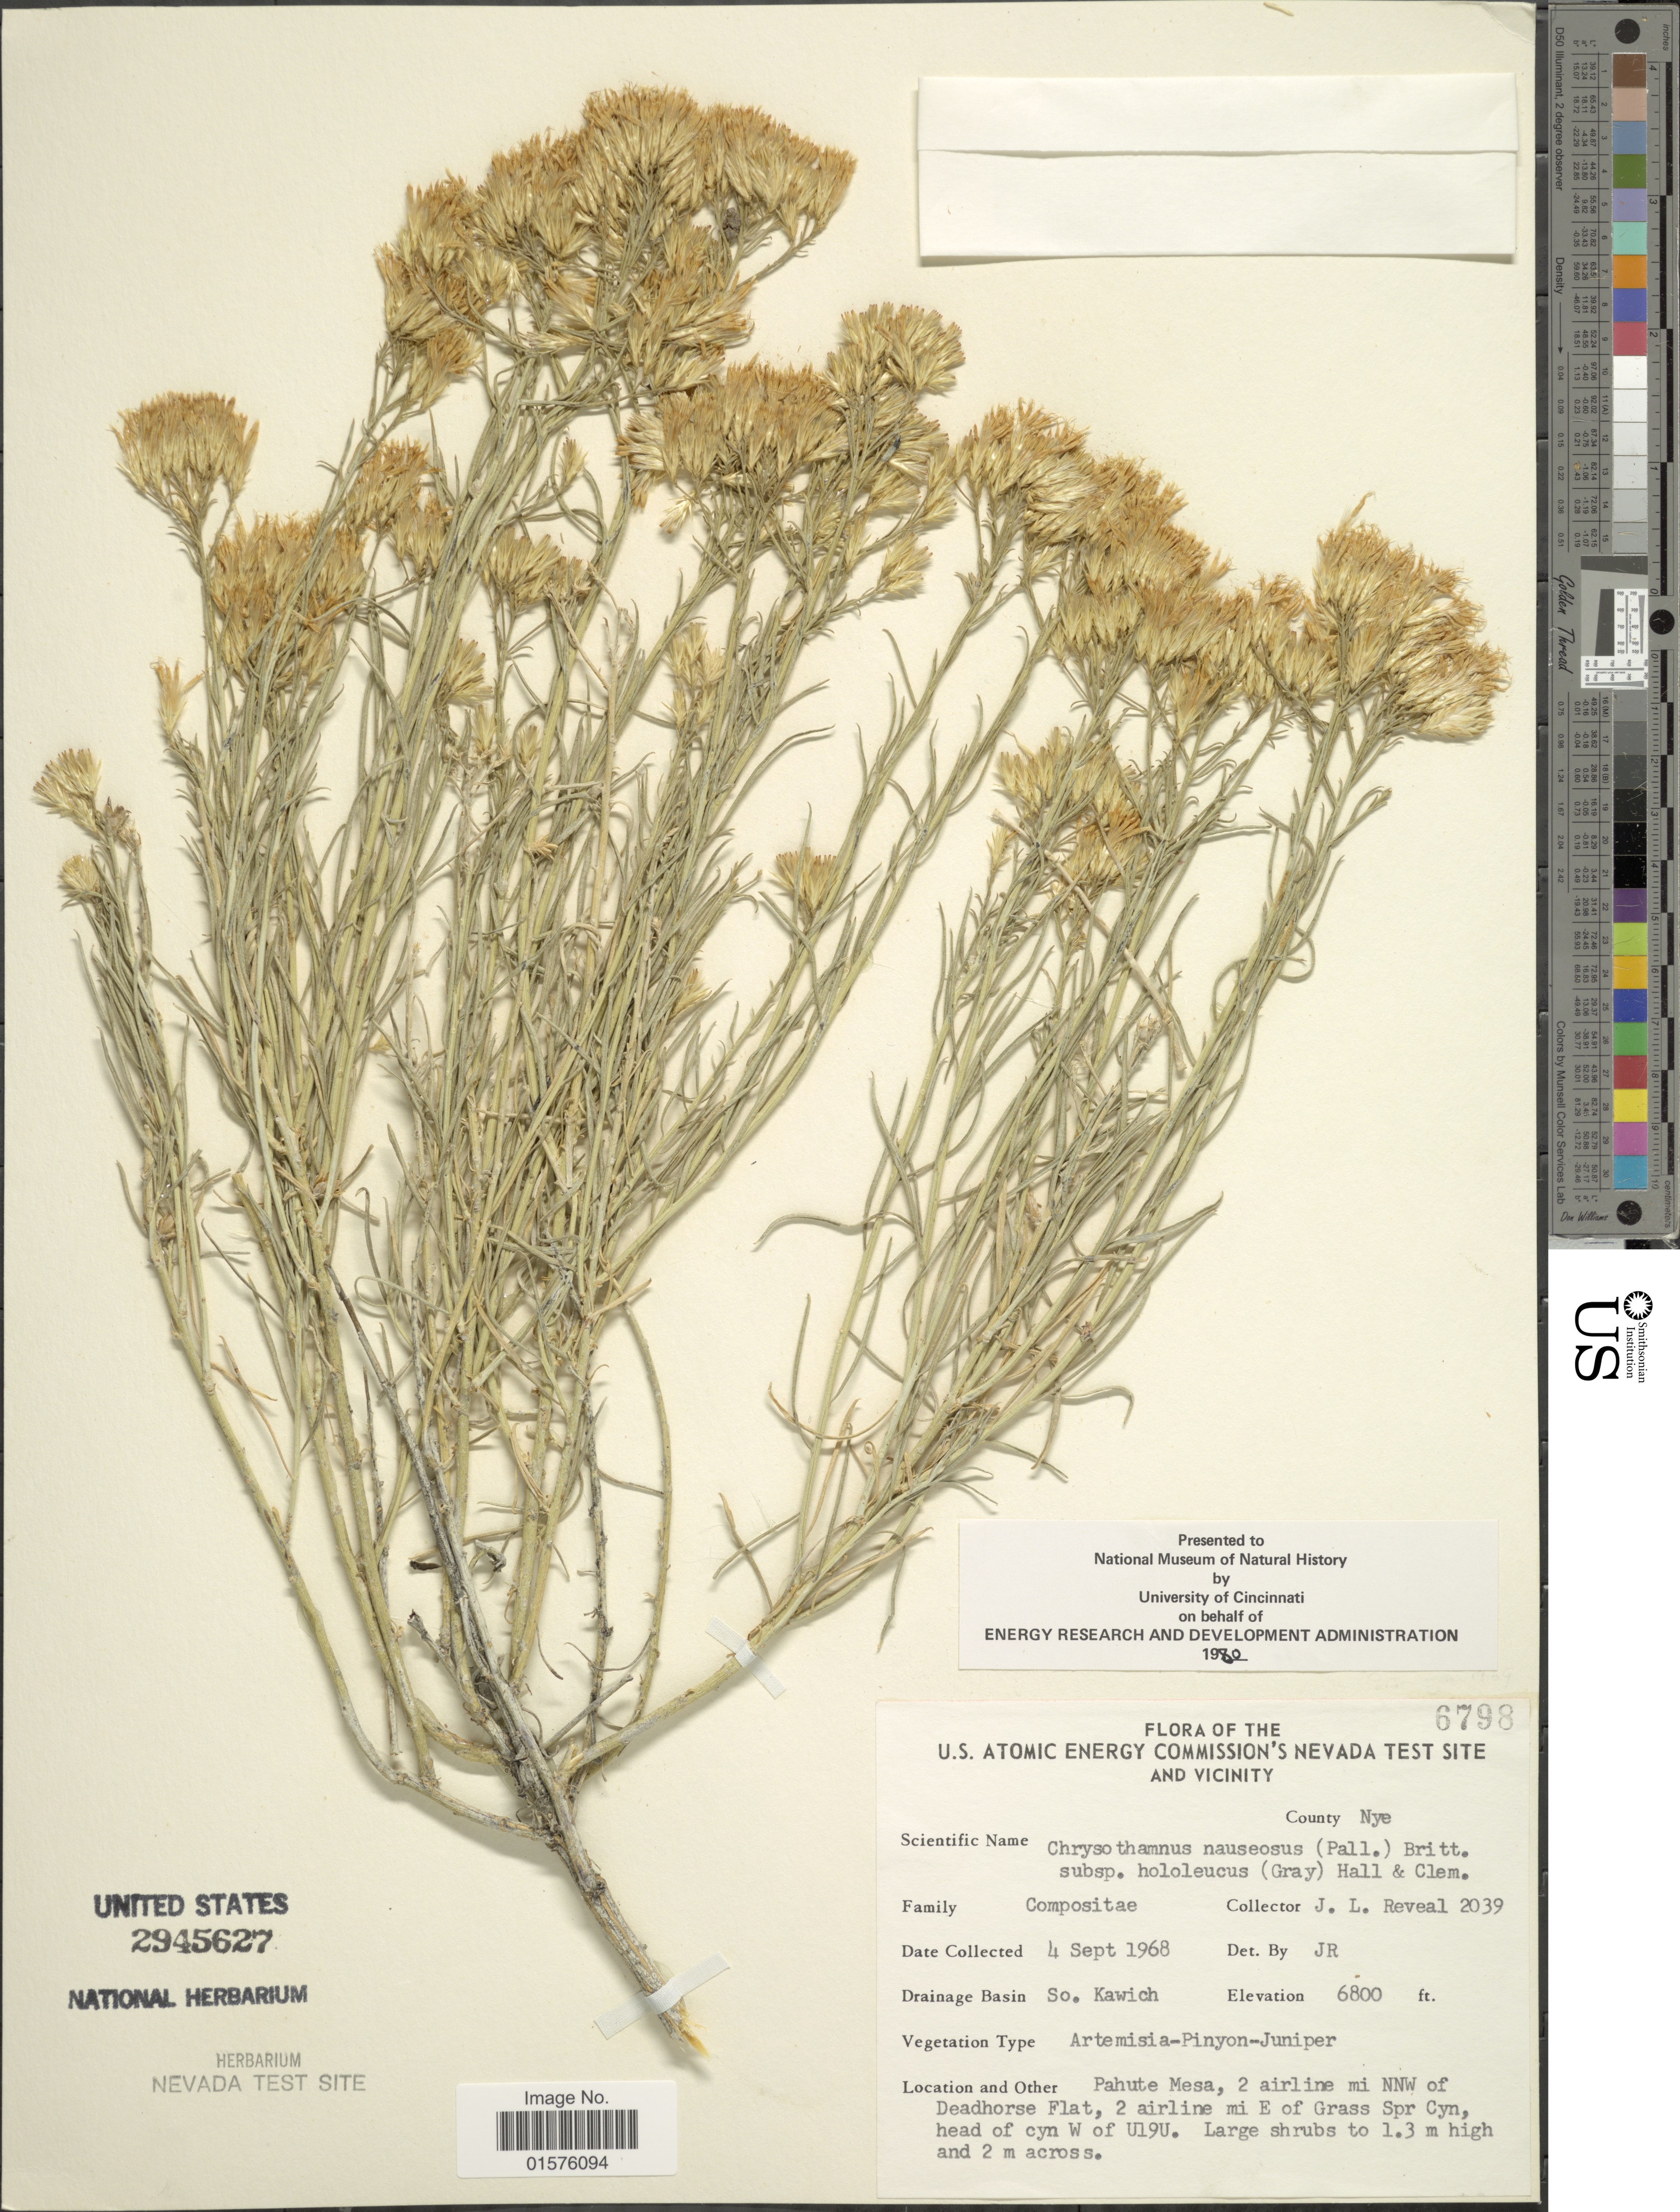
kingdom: Plantae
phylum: Tracheophyta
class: Magnoliopsida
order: Asterales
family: Asteraceae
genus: Ericameria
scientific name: Ericameria nauseosa var. hololeuca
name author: (A. Gray) G.L. Nesom & G.I. Baird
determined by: Urbatsch, Lowell E., Curator (LSU), Louisiana State University (UNITED STATES)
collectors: J. L. Reveal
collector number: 6798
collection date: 1968-09-04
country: United States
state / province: Nevada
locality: The U.S. Atomic Energy Commision's Nevada test site and vicinity, County: Nye, Pahute Mesa, airline mi NNW of Deadhorse Flat, 2 airline mi E of Grass Spr Cyn, head of cyn W of UI9U. Drainage basin: So Kawich.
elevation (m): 2073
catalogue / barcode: US 2945627